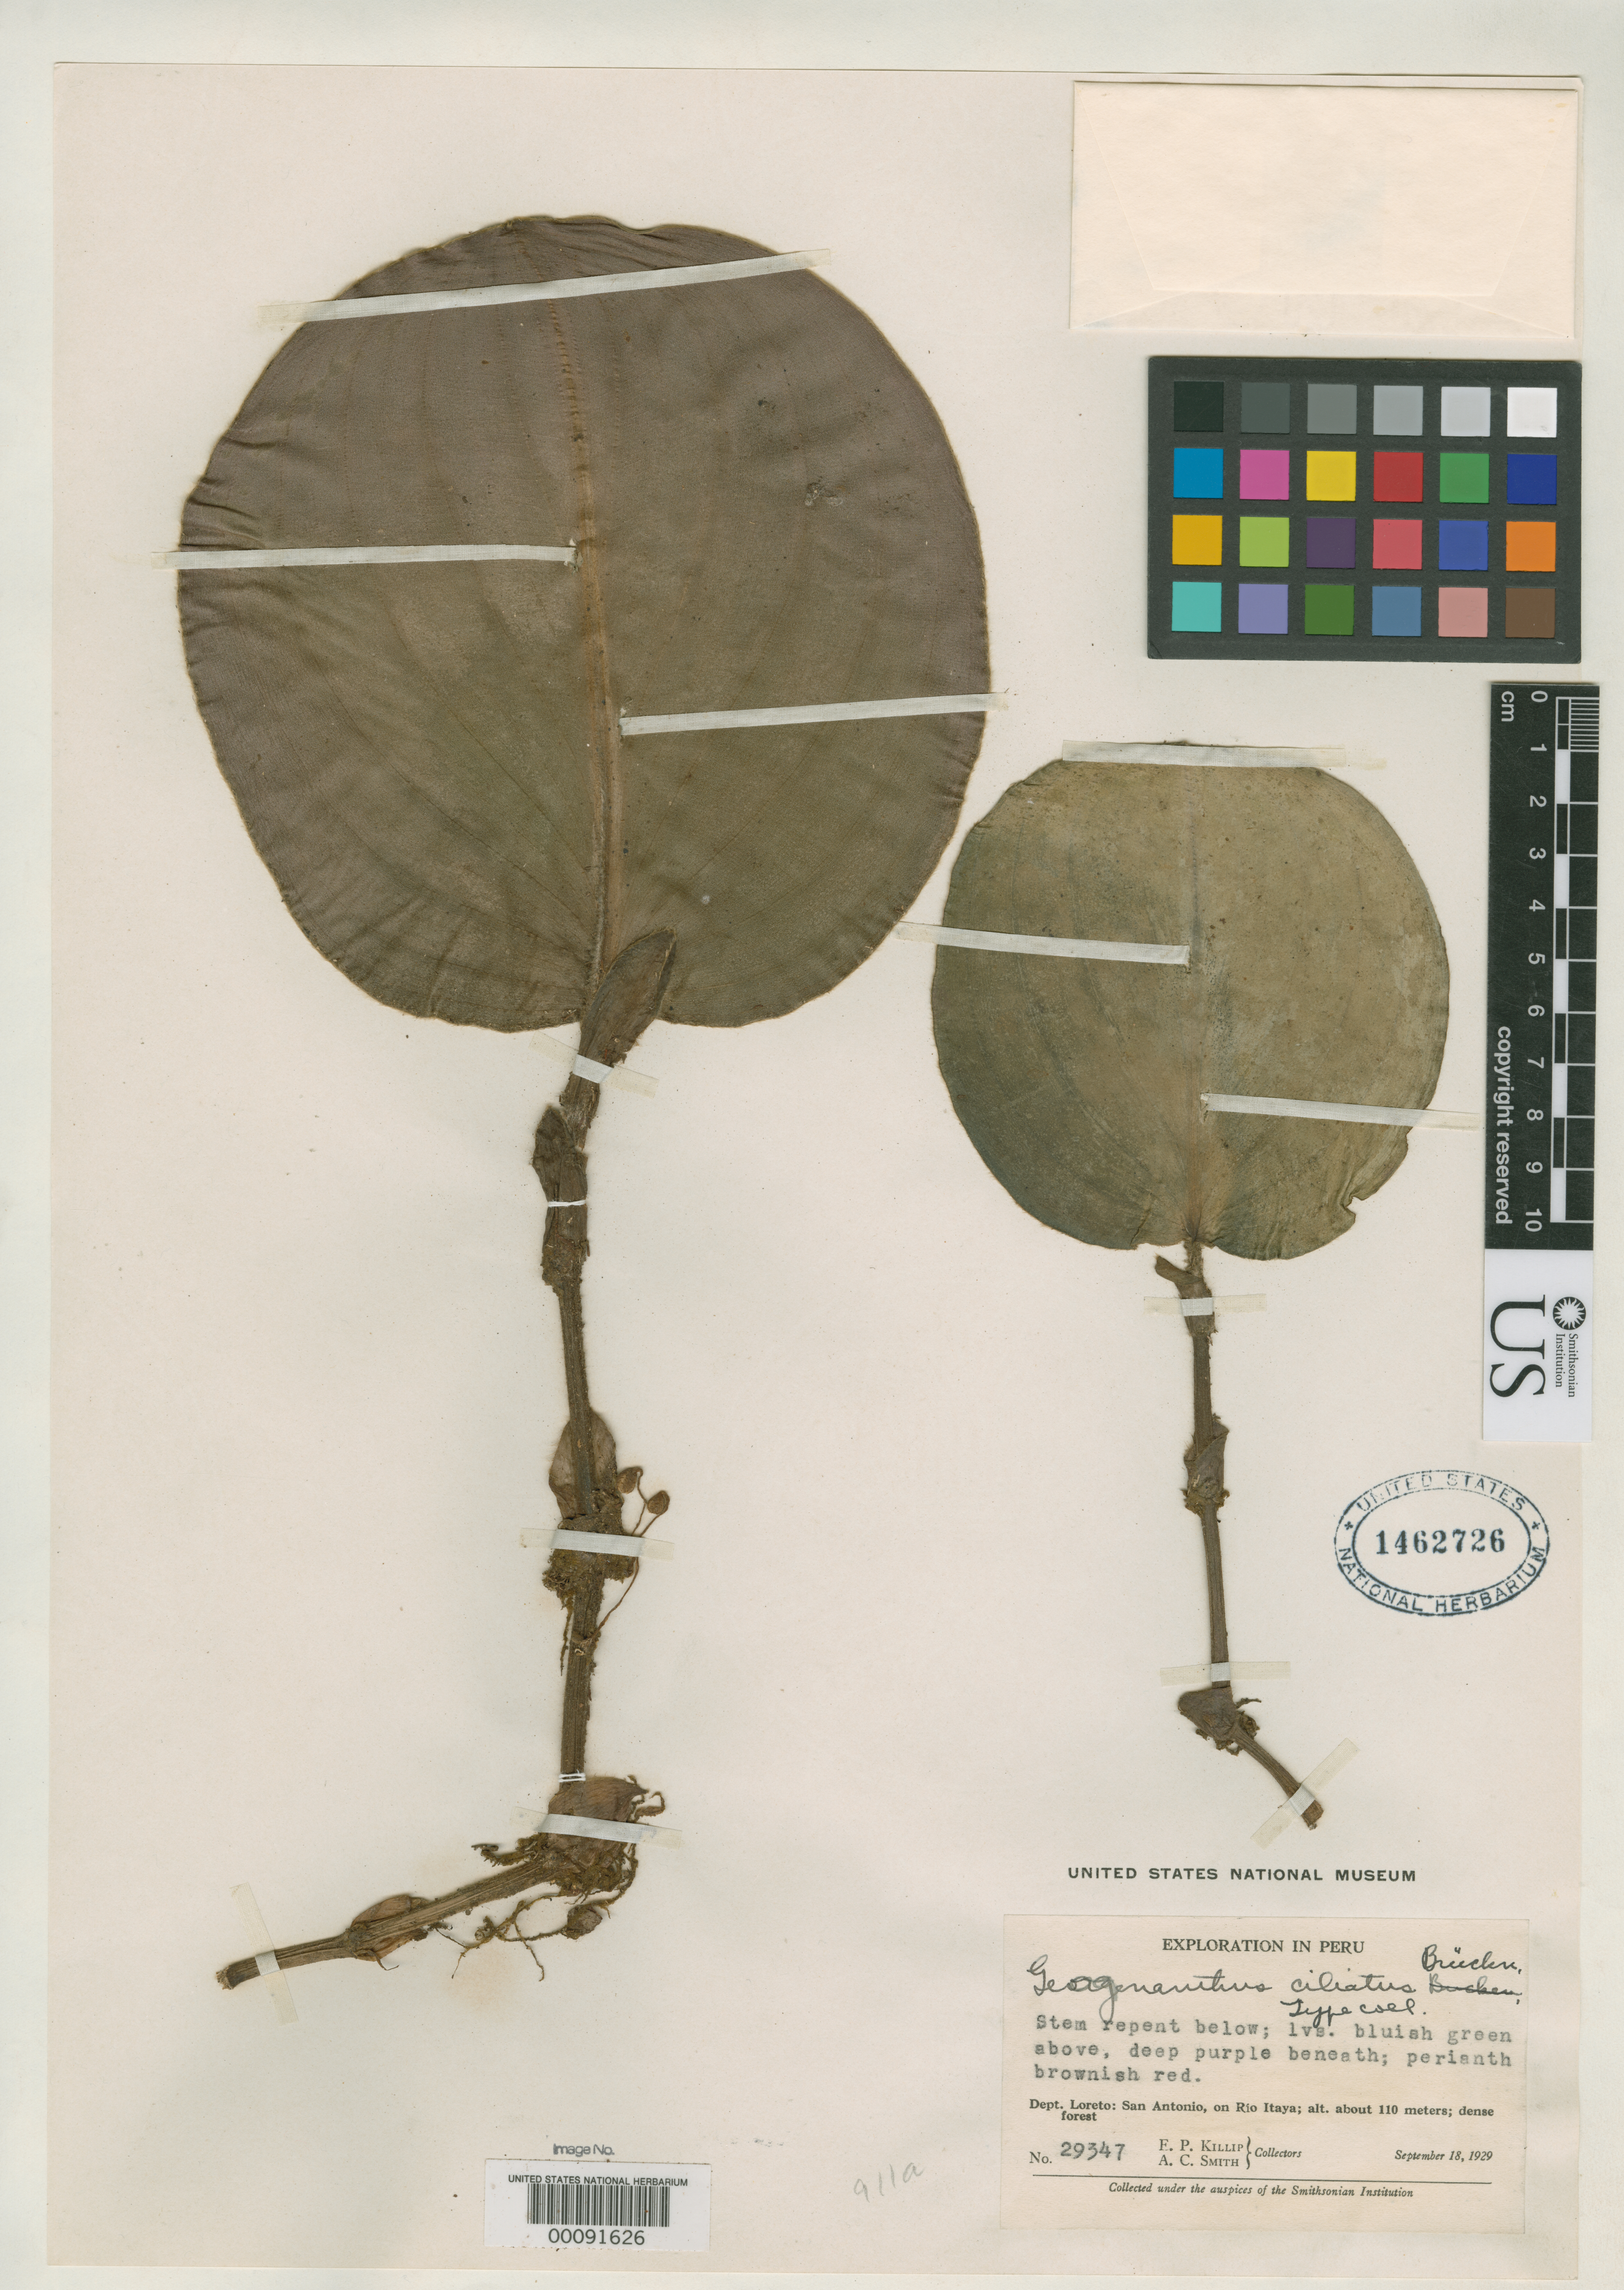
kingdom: Plantae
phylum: Tracheophyta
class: Liliopsida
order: Commelinales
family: Commelinaceae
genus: Geogenanthus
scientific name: Geogenanthus ciliatus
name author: G. Brückn.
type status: Type Collection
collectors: E. P. Killip & A. C. Smith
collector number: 29347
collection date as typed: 18 Sep 1929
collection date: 1929-09-18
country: Peru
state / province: Loreto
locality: San Antonio, Rio Itaya.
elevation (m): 110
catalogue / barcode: US 1462726